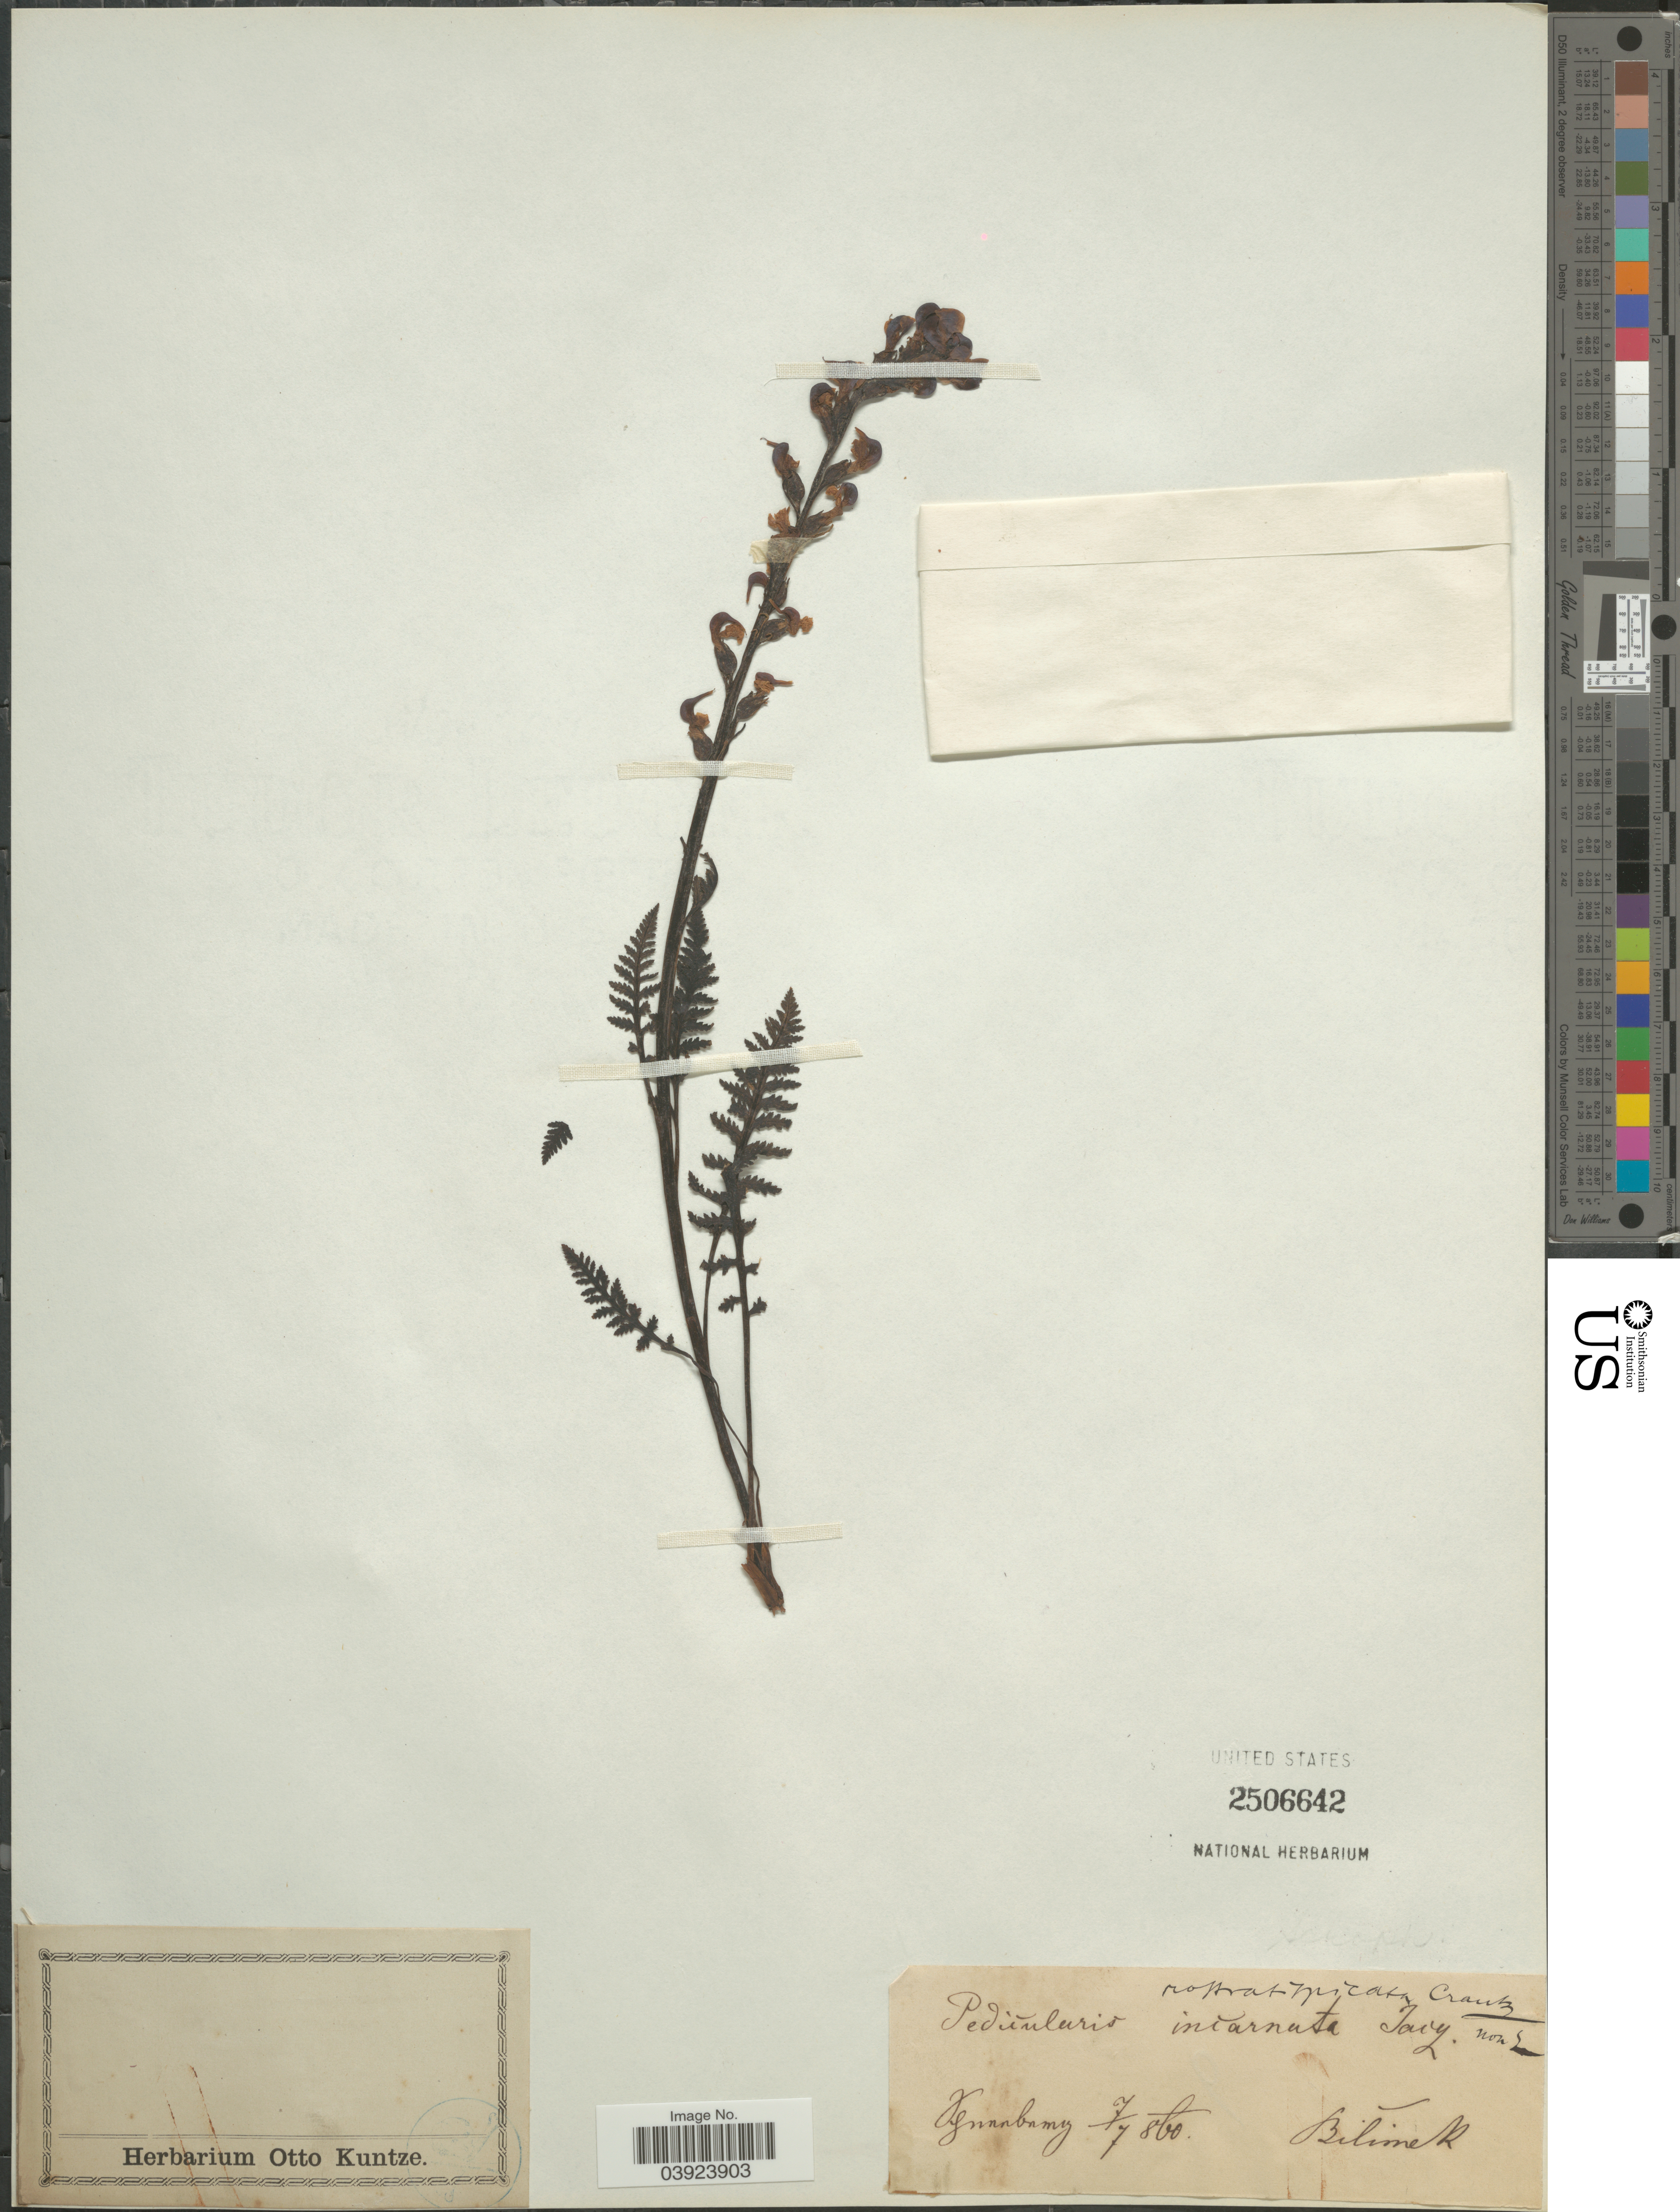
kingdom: Plantae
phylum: Tracheophyta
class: Magnoliopsida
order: Lamiales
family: Orobanchaceae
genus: Pedicularis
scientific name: Pedicularis incarnata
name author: L.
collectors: -. Bilimek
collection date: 1860-07-07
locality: Vgunnbamy [interpreted].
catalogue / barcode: US 2506642